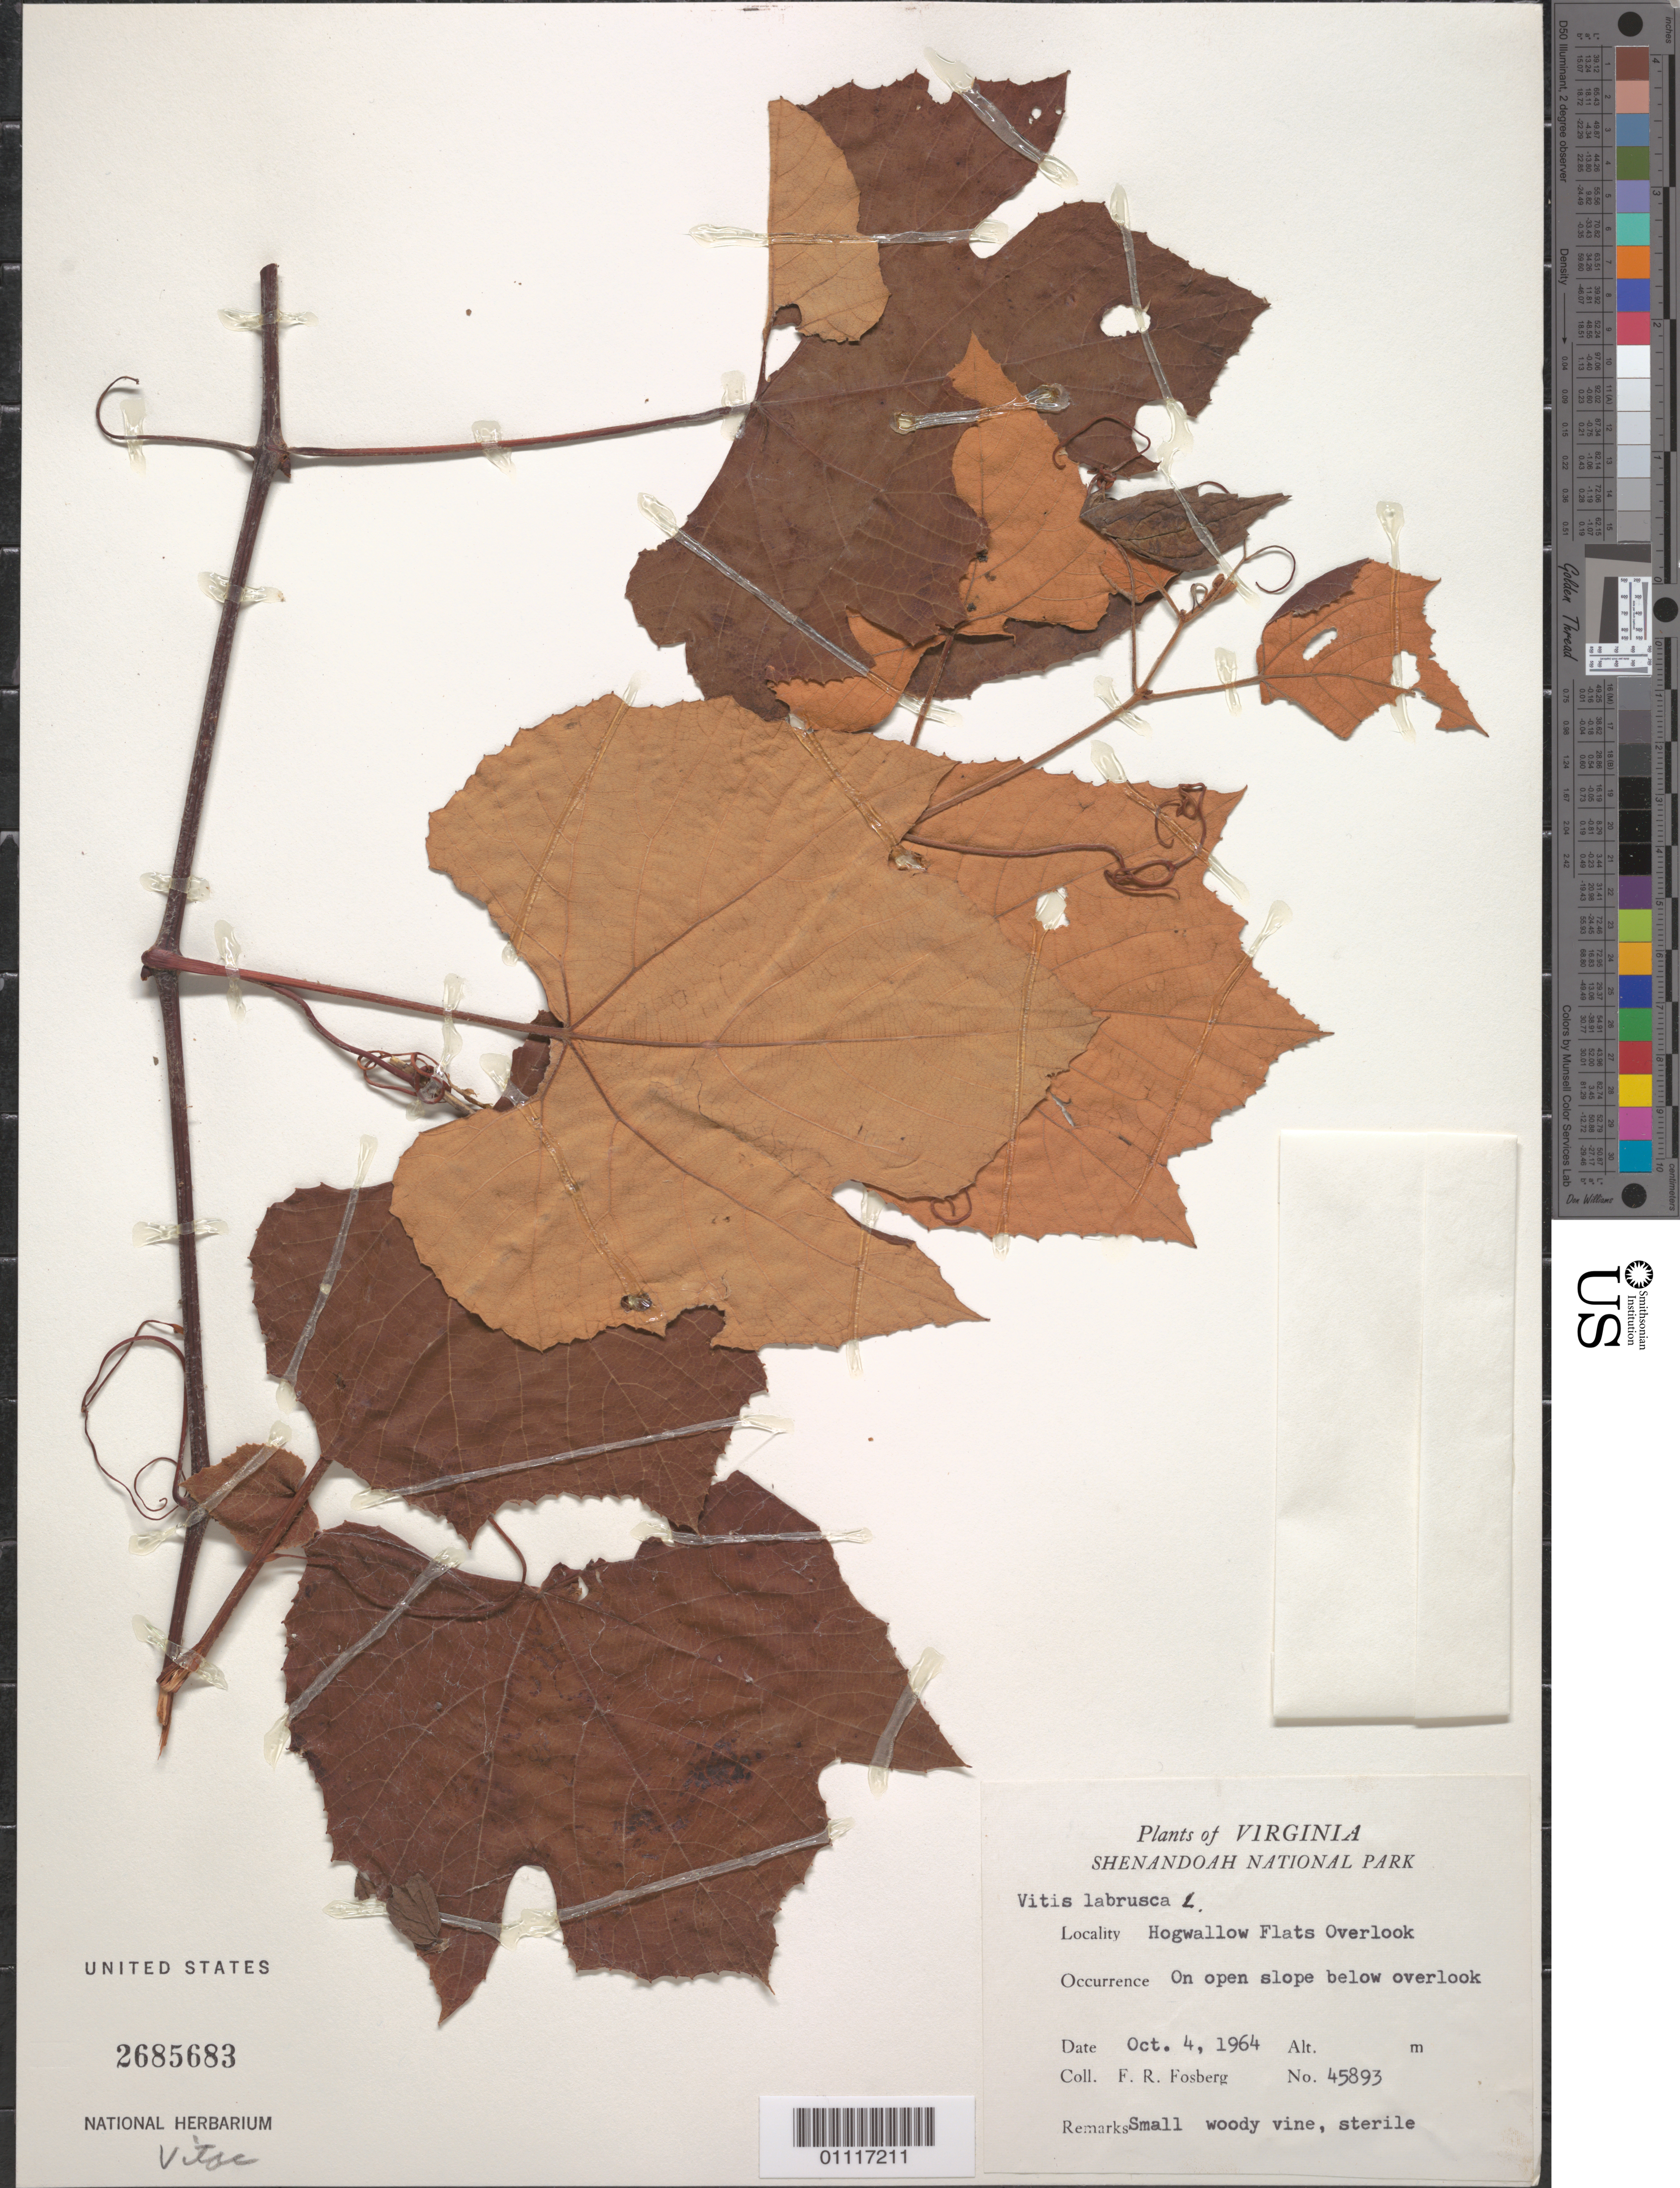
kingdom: Plantae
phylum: Tracheophyta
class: Magnoliopsida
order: Vitales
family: Vitaceae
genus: Vitis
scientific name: Vitis labrusca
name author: L.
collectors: F. R. Fosberg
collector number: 45893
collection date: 1964-10-04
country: United States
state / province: Virginia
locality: Hogwallow Flats Overlook, on open slope below overlook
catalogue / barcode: US 2685683